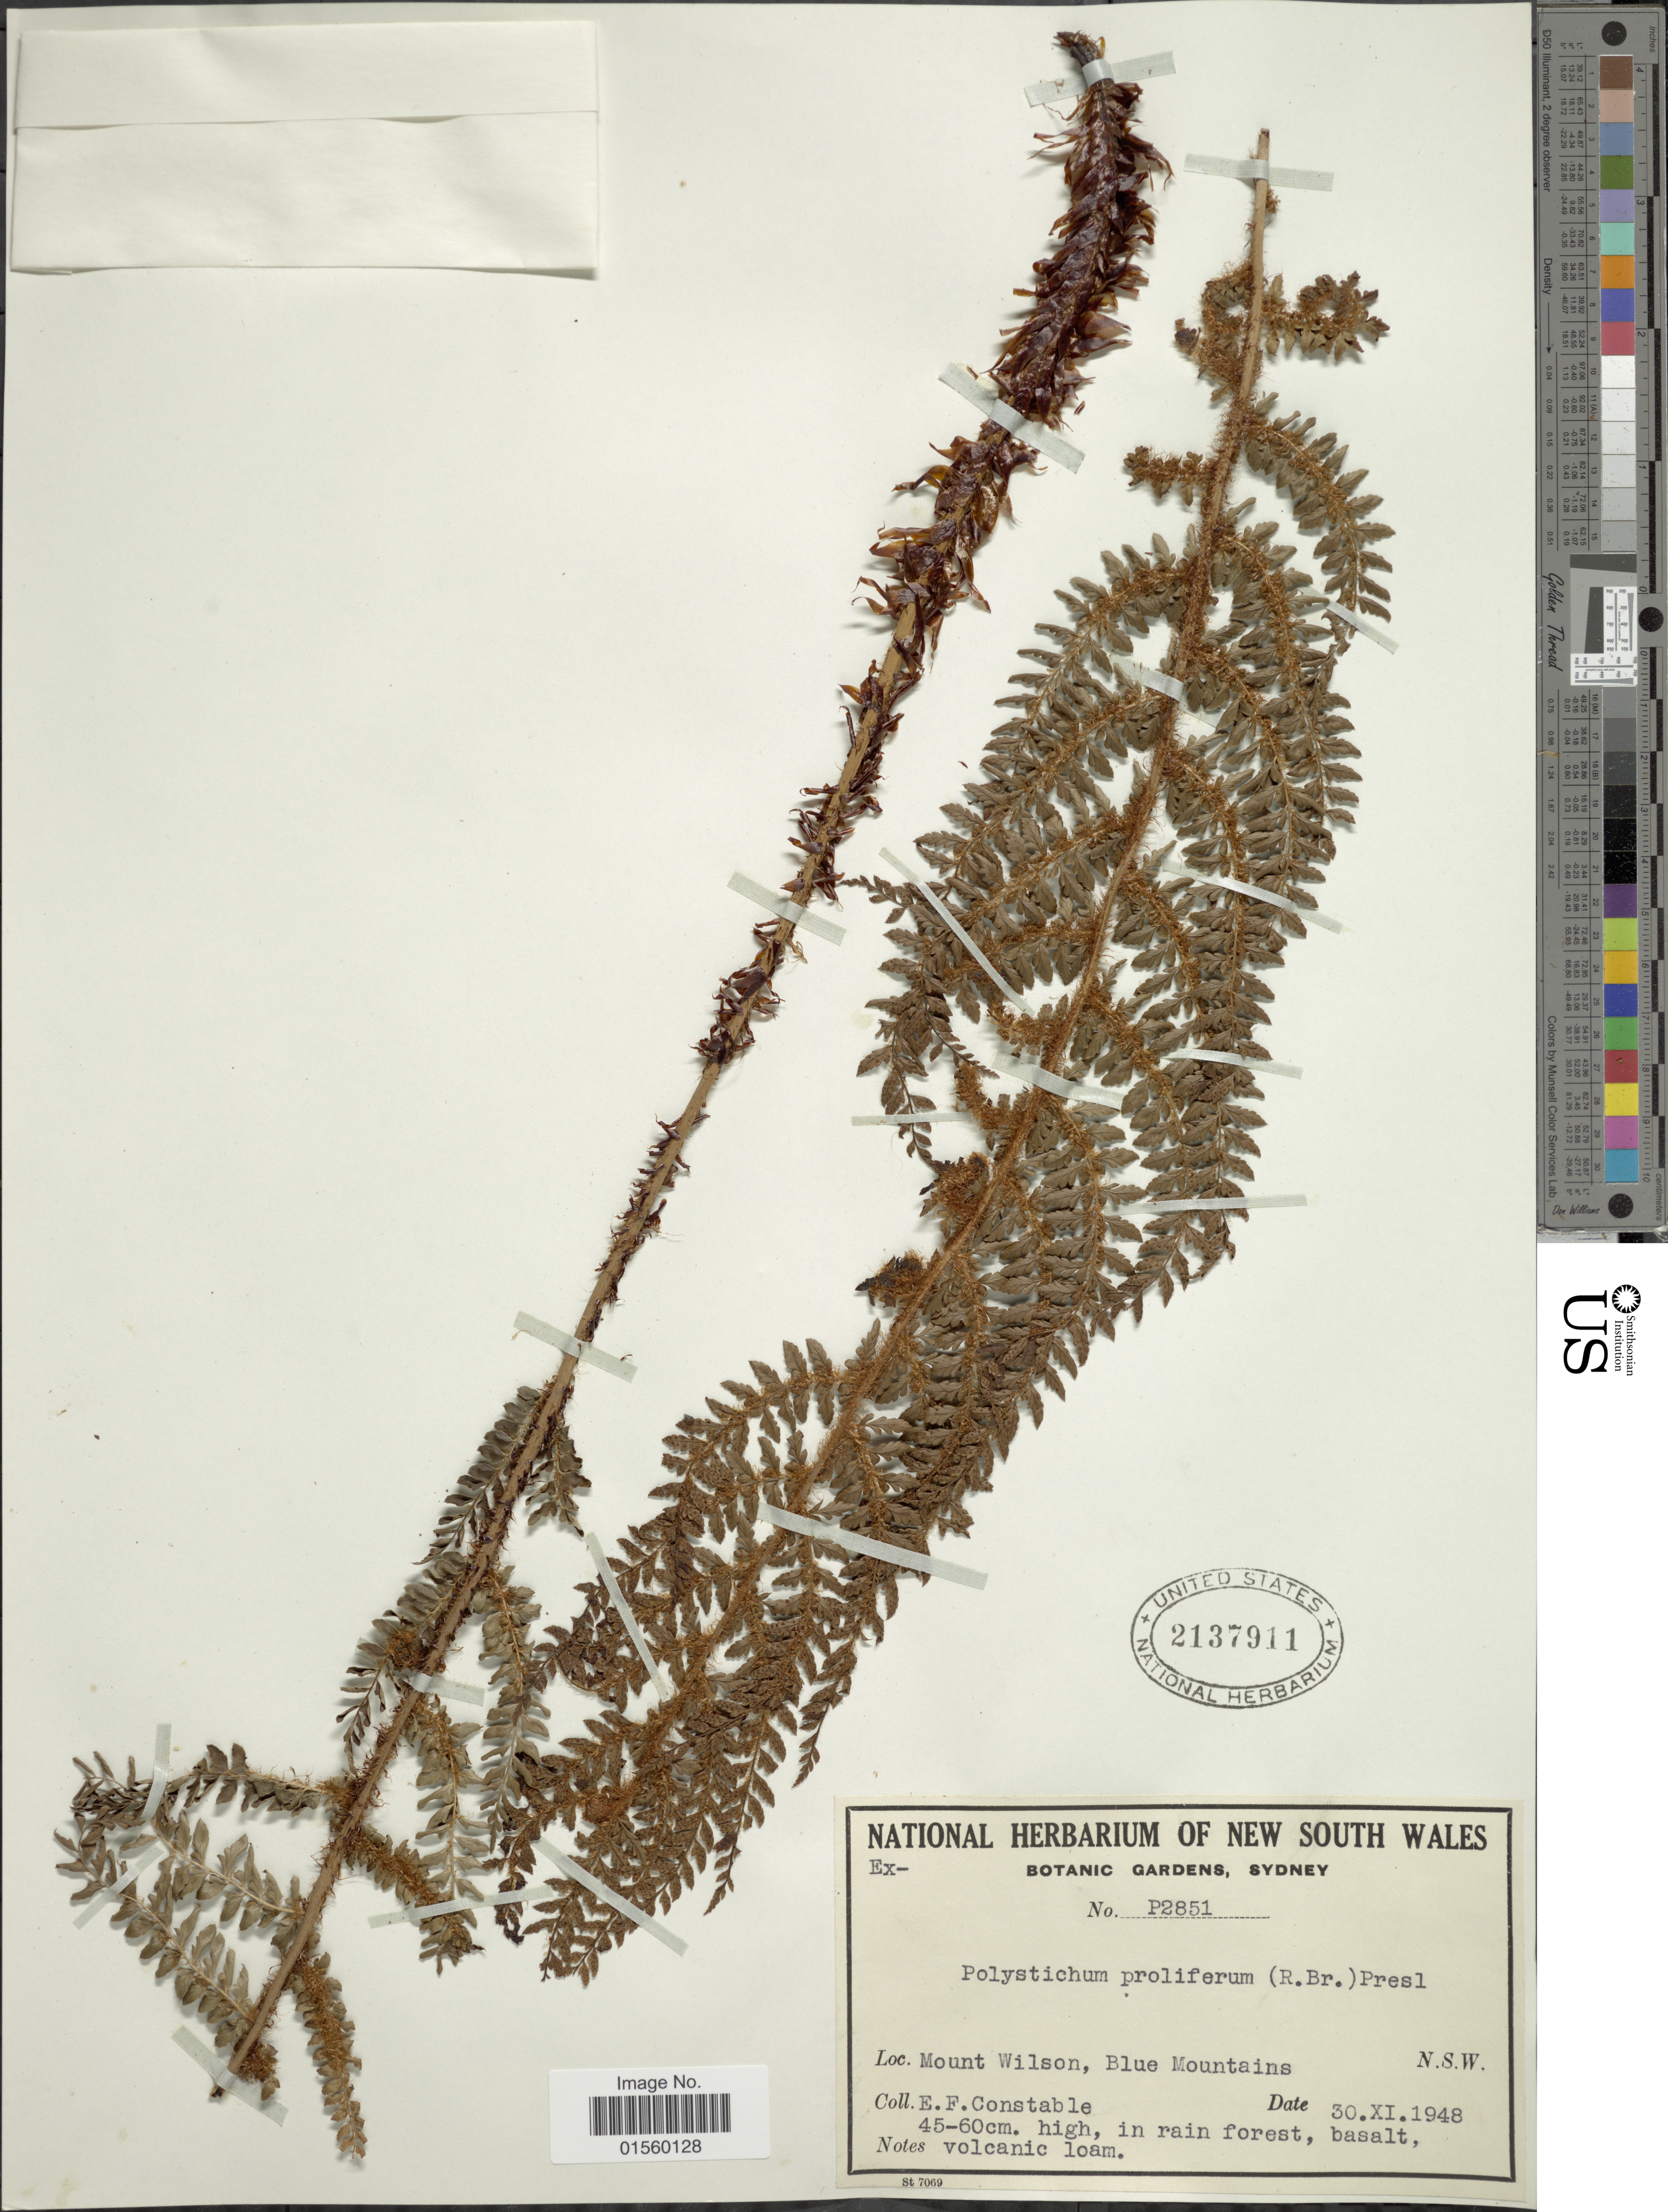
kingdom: Plantae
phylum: Tracheophyta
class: Polypodiopsida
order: Polypodiales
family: Dryopteridaceae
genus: Polystichum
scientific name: Polystichum proliferum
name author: (R. Br.) C. Presl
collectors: E. F. Constable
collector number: P2851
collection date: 1948-11-30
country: Australia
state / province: New South Wales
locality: Mount Wilson, Blue Mountains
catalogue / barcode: US 2137911